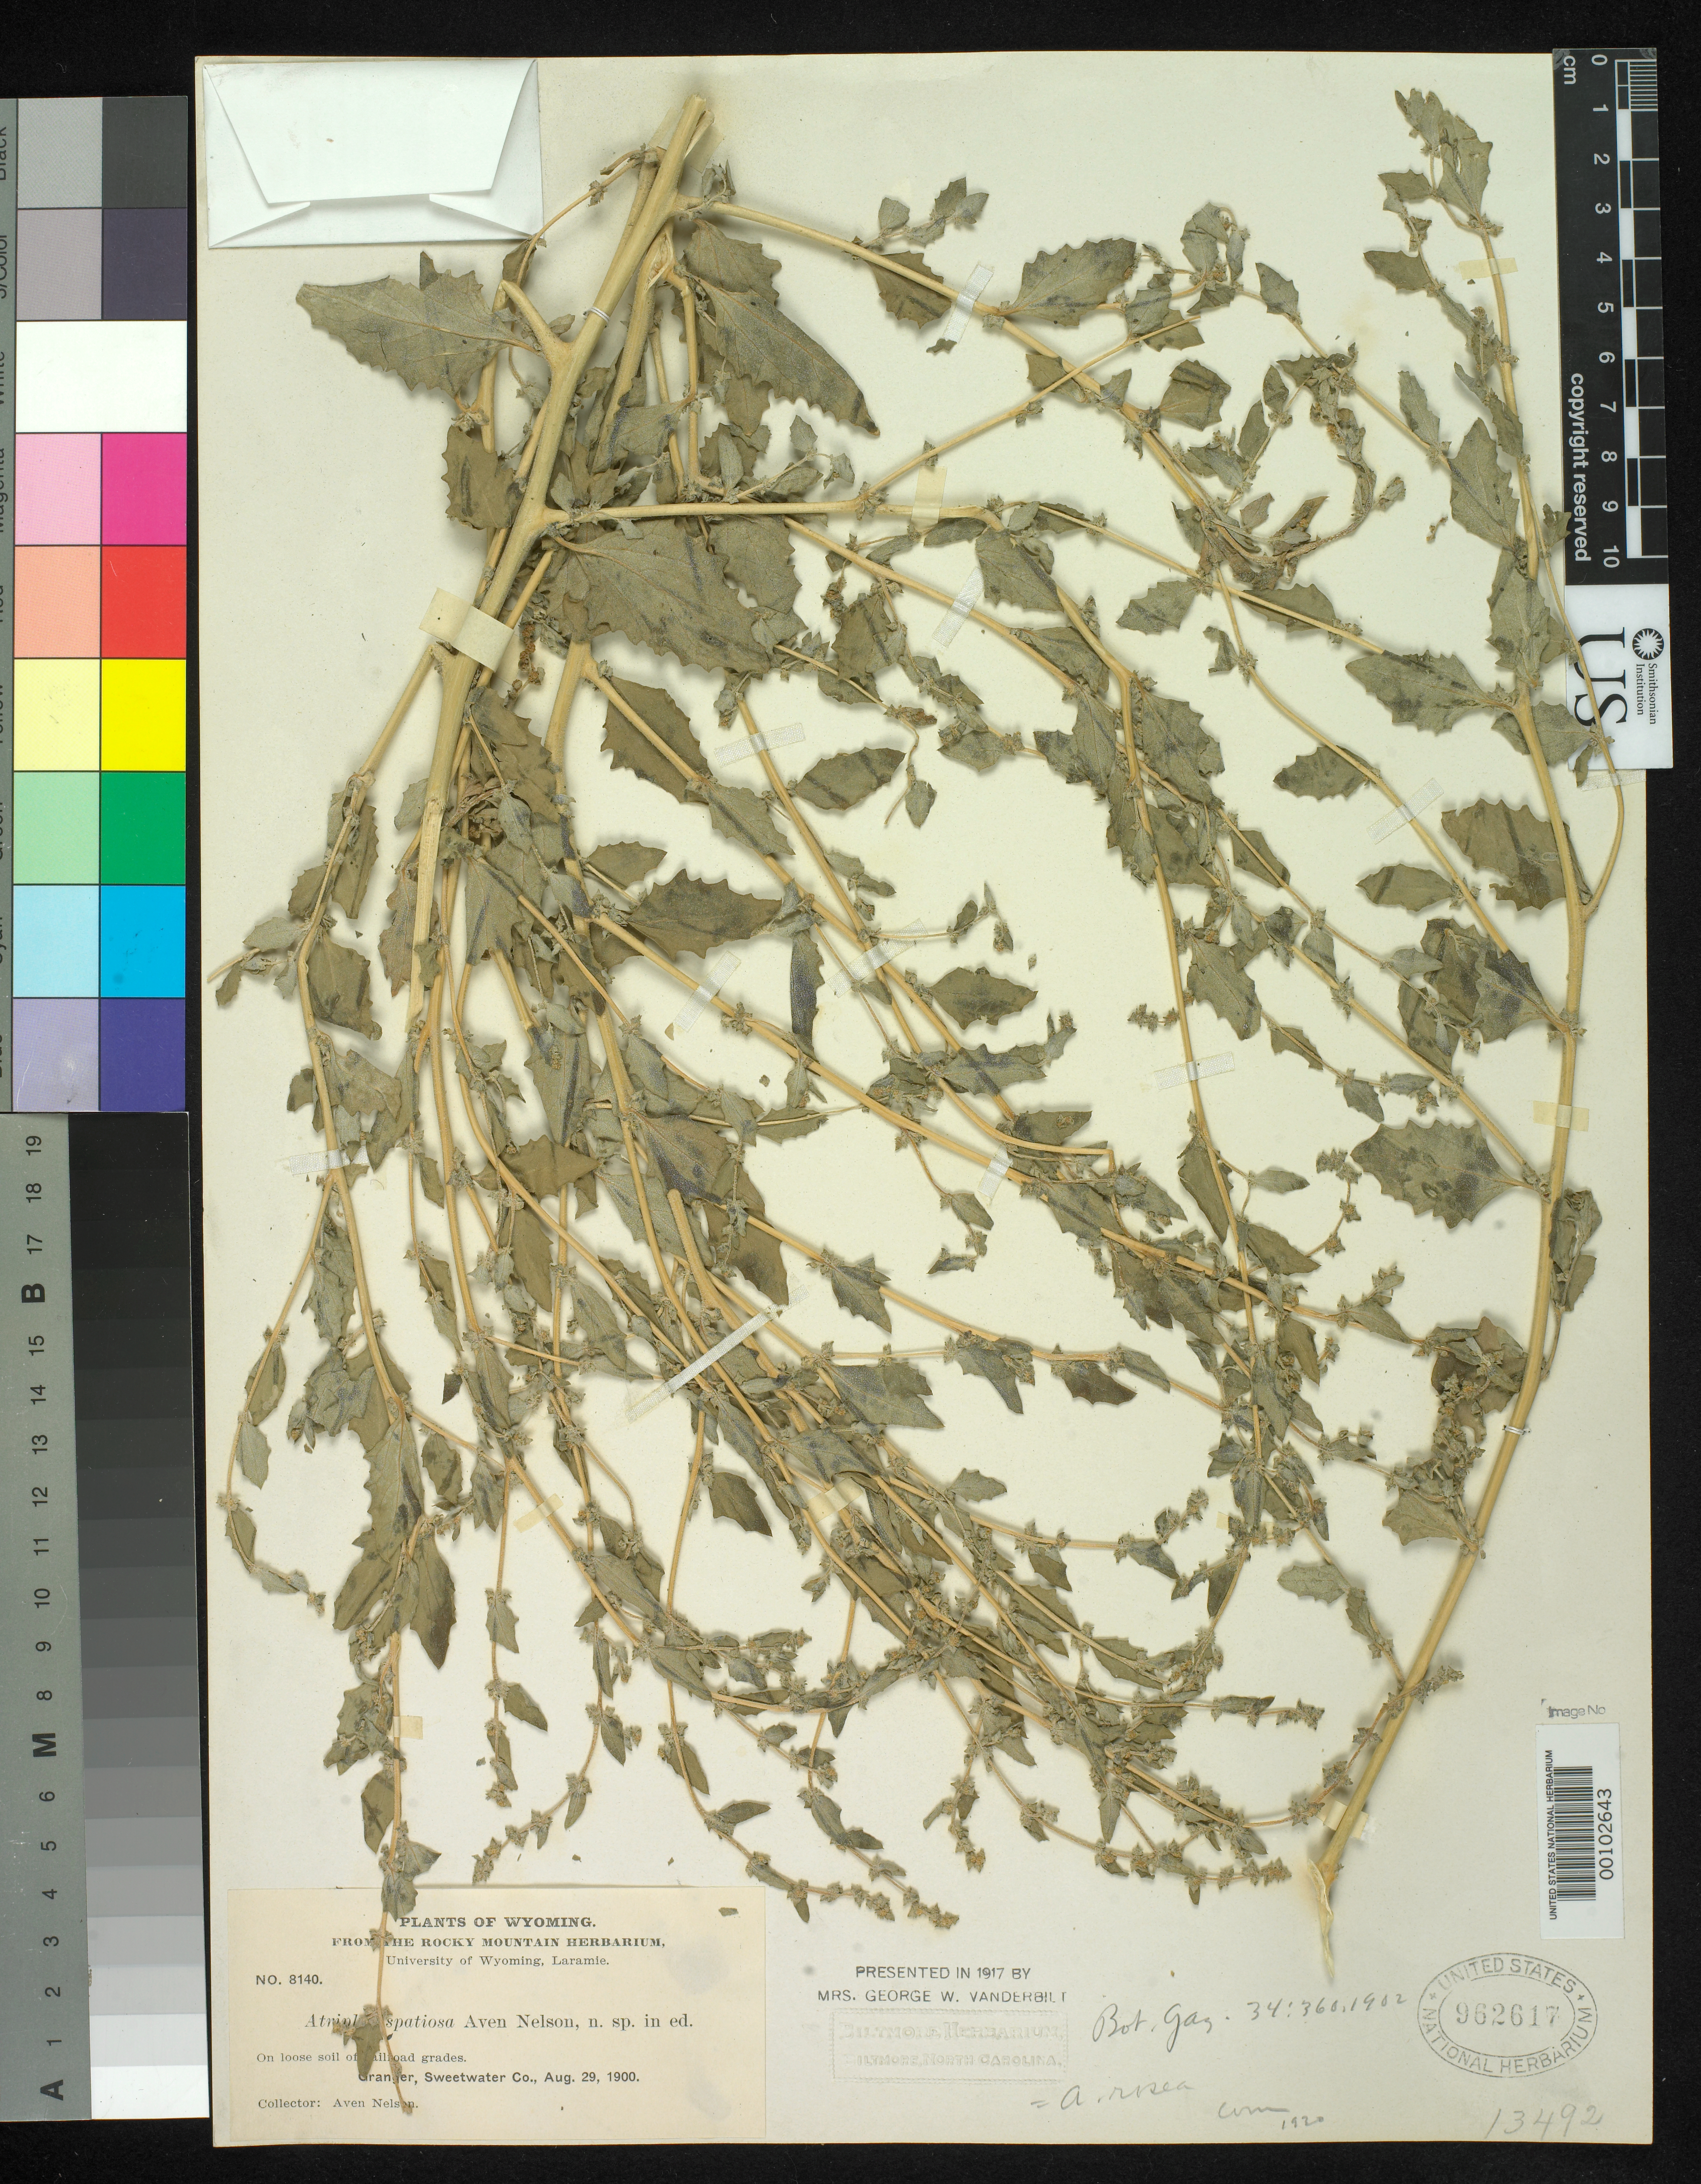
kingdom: Plantae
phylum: Tracheophyta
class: Magnoliopsida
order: Caryophyllales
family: Amaranthaceae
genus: Atriplex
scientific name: Atriplex spatiosa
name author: A. Nelson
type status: Type Collection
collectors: A. Nelson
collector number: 8140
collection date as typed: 29 Aug 1900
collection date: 1900-08-29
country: United States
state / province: Wyoming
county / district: Sweetwater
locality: Granger.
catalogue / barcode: US 962617